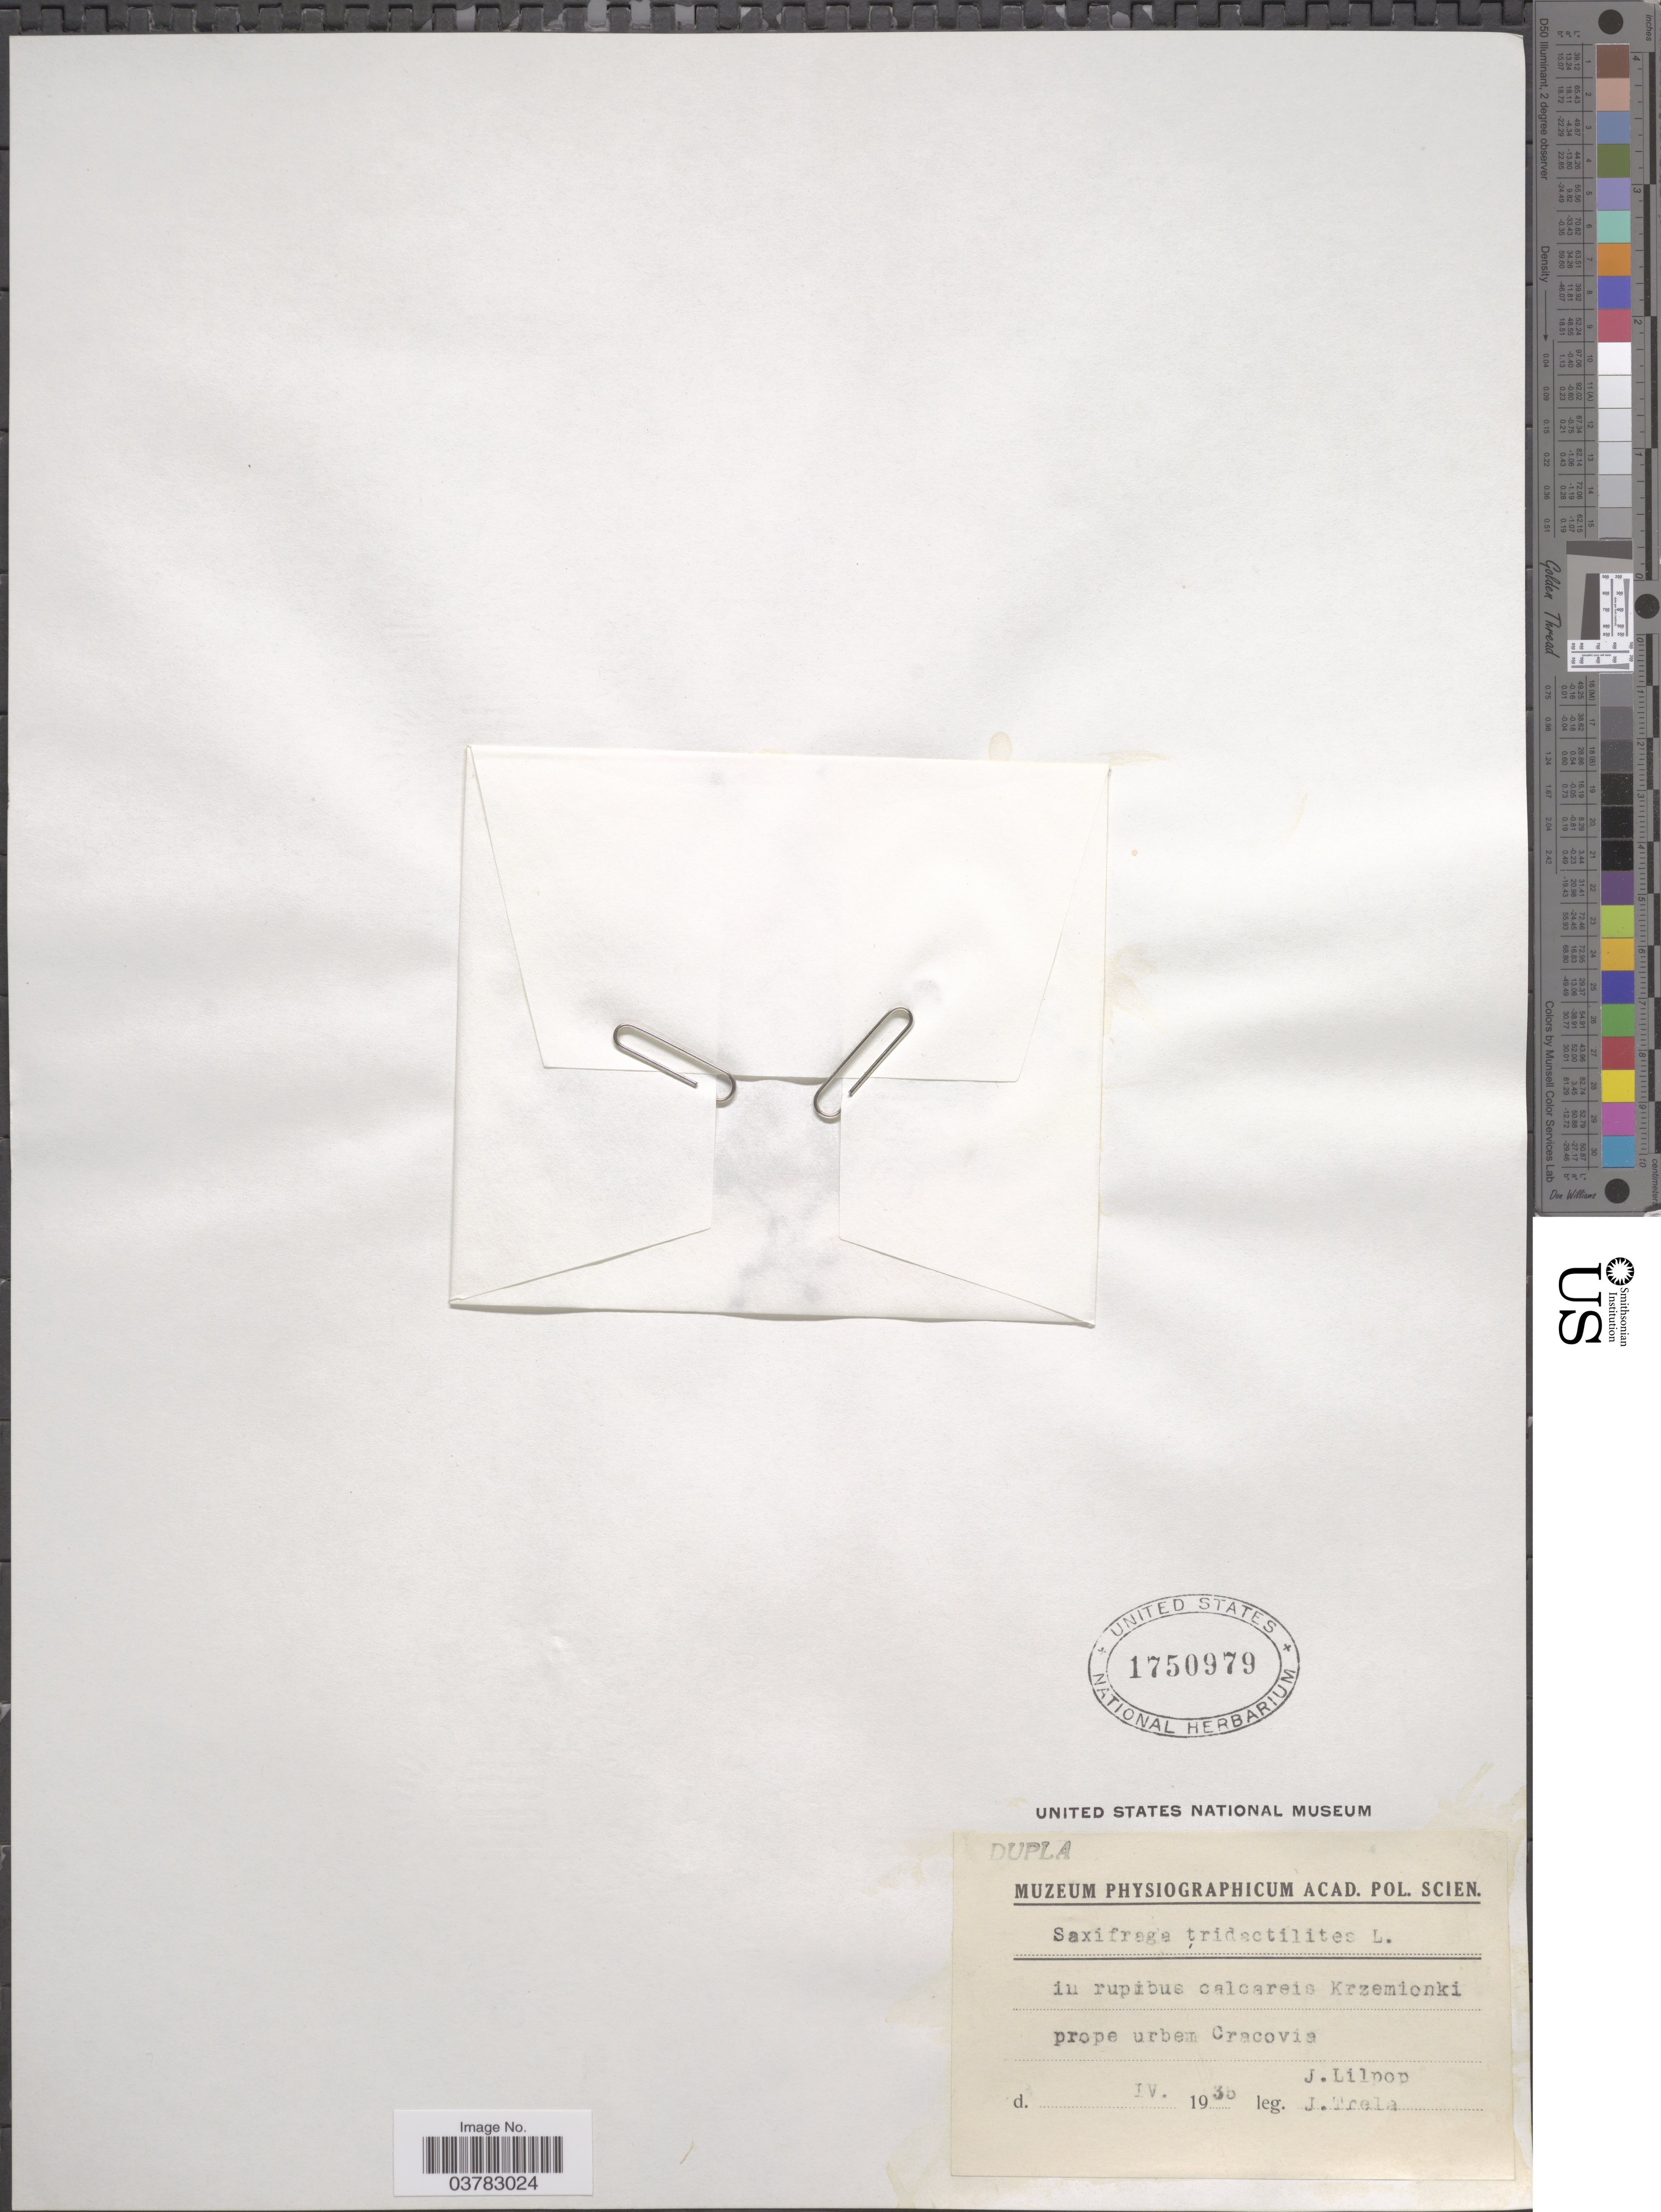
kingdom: Plantae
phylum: Tracheophyta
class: Magnoliopsida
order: Saxifragales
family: Saxifragaceae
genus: Saxifraga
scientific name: Saxifraga tridactylites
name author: L.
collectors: J. Lilpop & J. Trela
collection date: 1935-04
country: Poland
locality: In rupibus calcareis Krzemionki prope urbem Cracovia.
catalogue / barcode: US 1750979